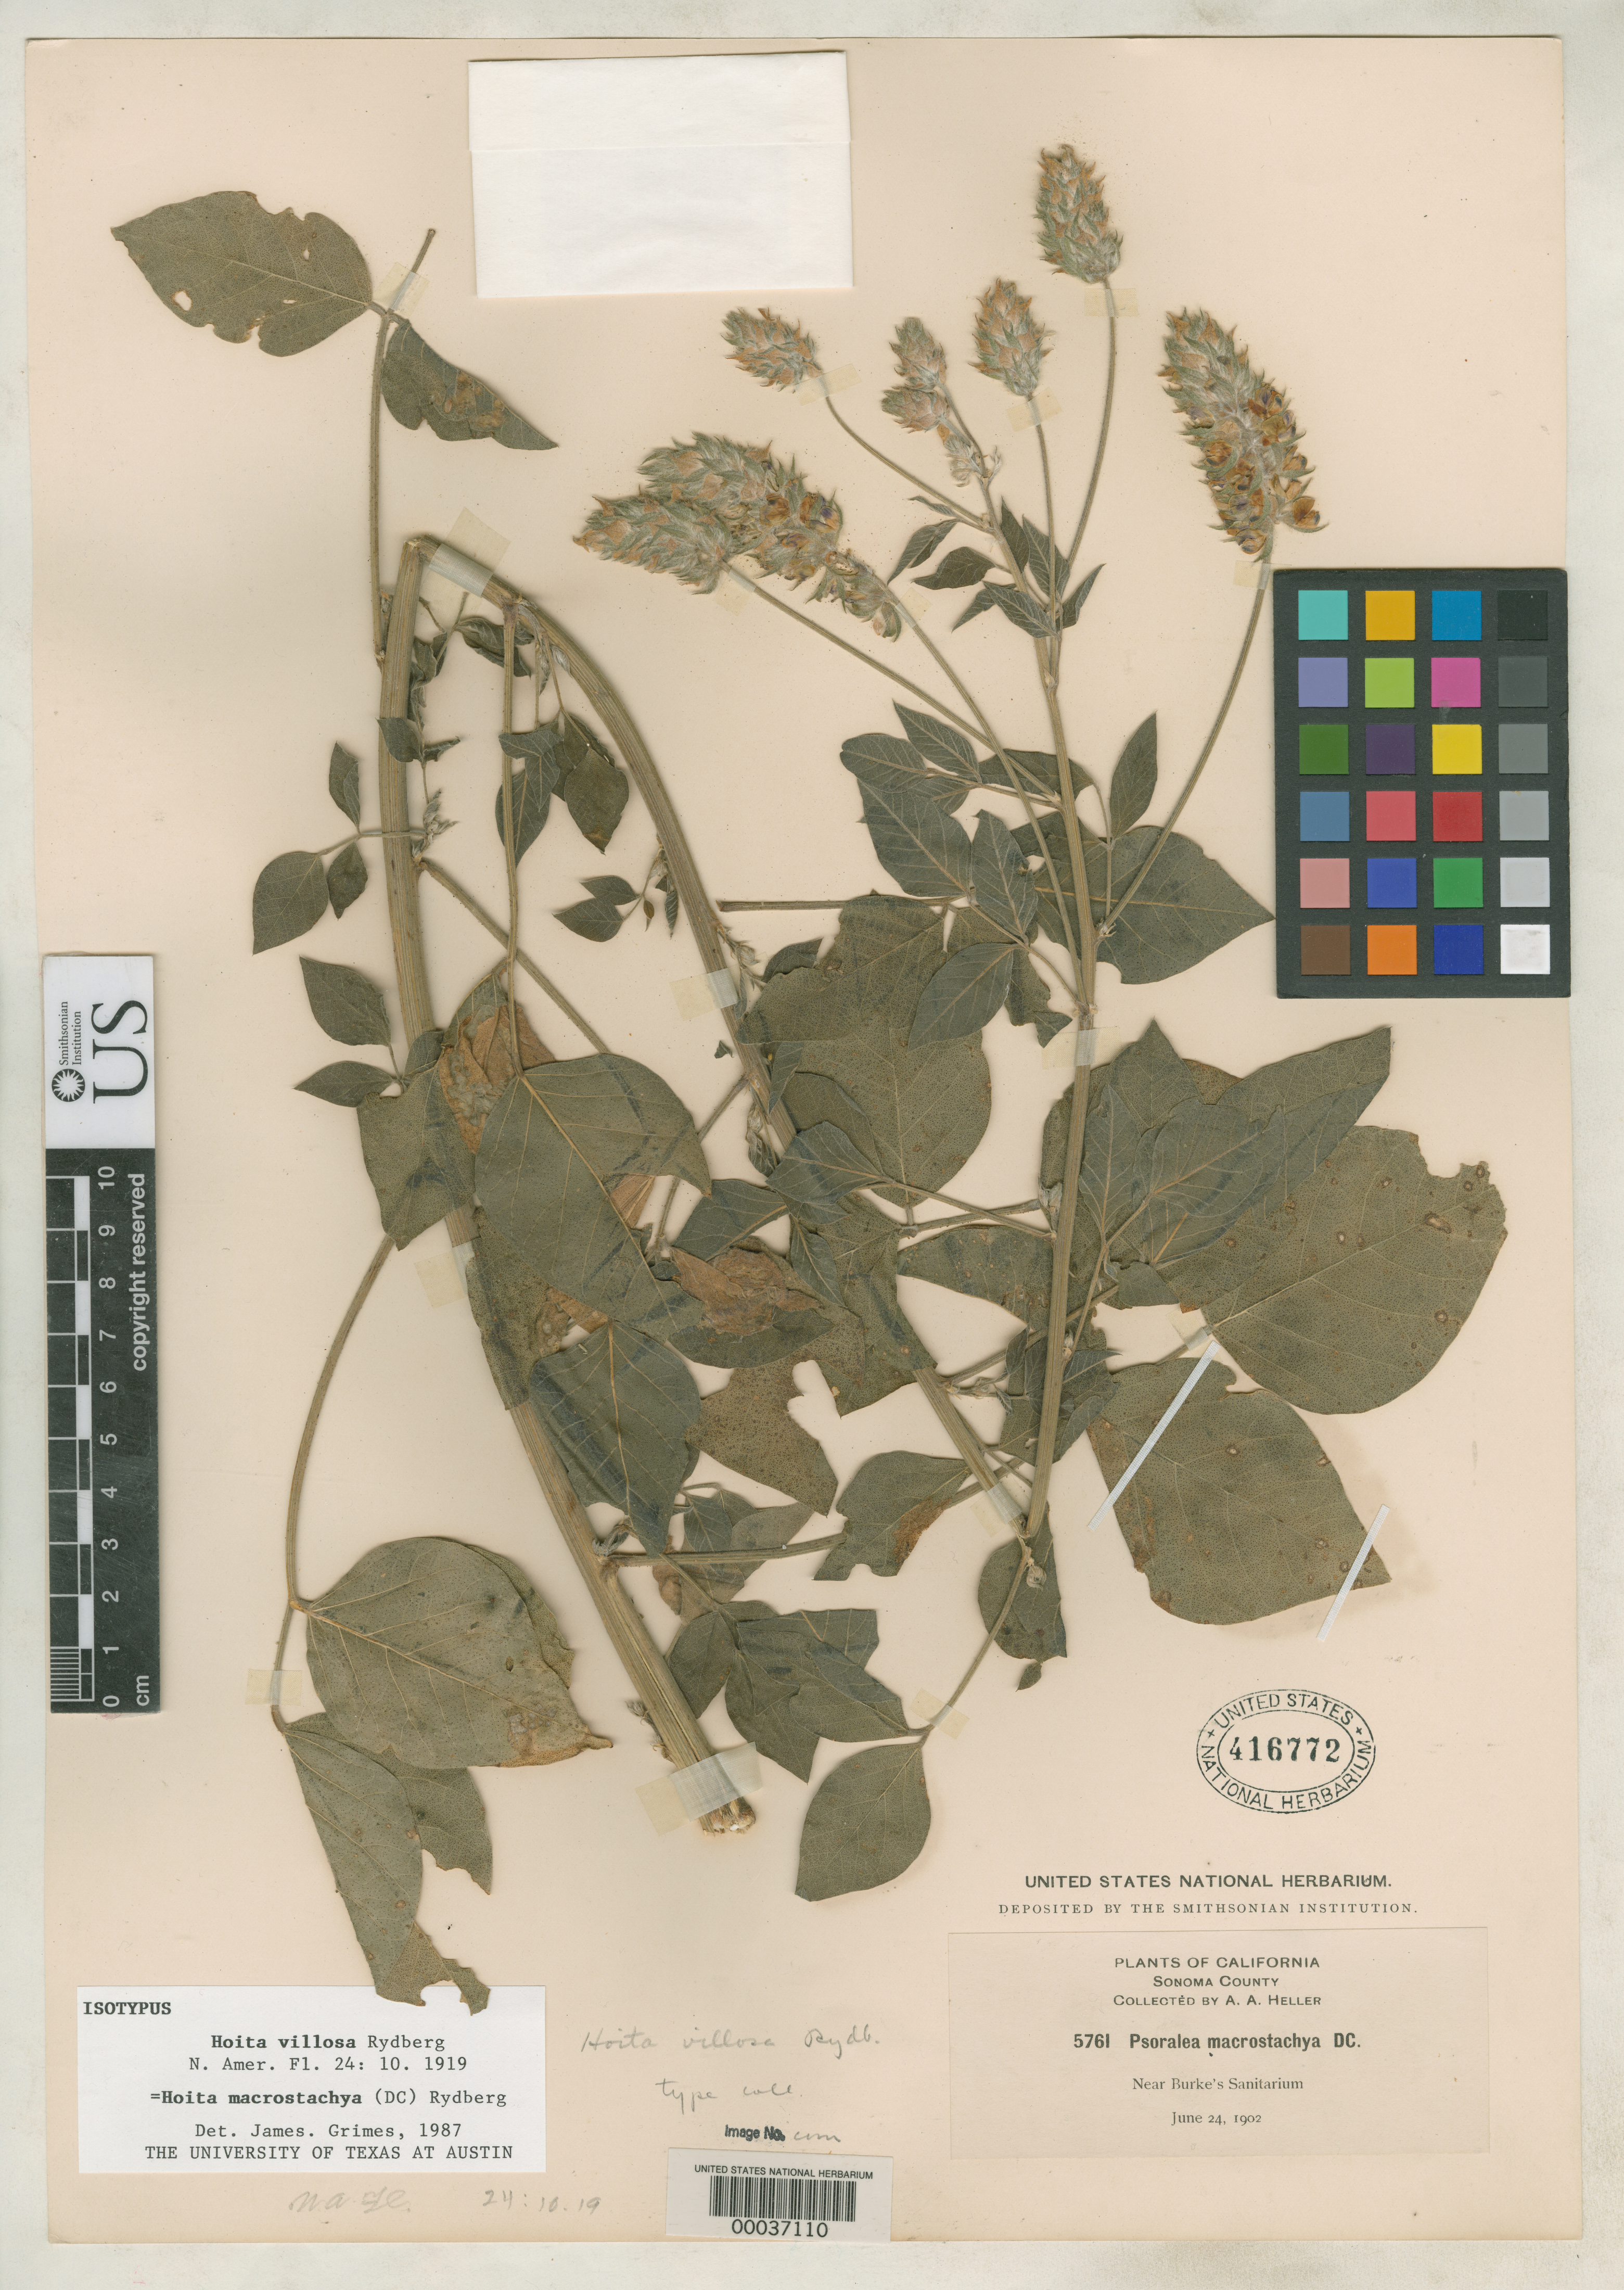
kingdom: Plantae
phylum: Tracheophyta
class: Magnoliopsida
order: Fabales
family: Fabaceae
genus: Hoita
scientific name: Hoita villosa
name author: Rydb.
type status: Isotype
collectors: A. A. Heller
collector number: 5761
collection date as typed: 24 Jun 1902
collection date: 1902-06-24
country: United States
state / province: California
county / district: Sonoma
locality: Near Burke's Sanitarium.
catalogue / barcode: US 416772